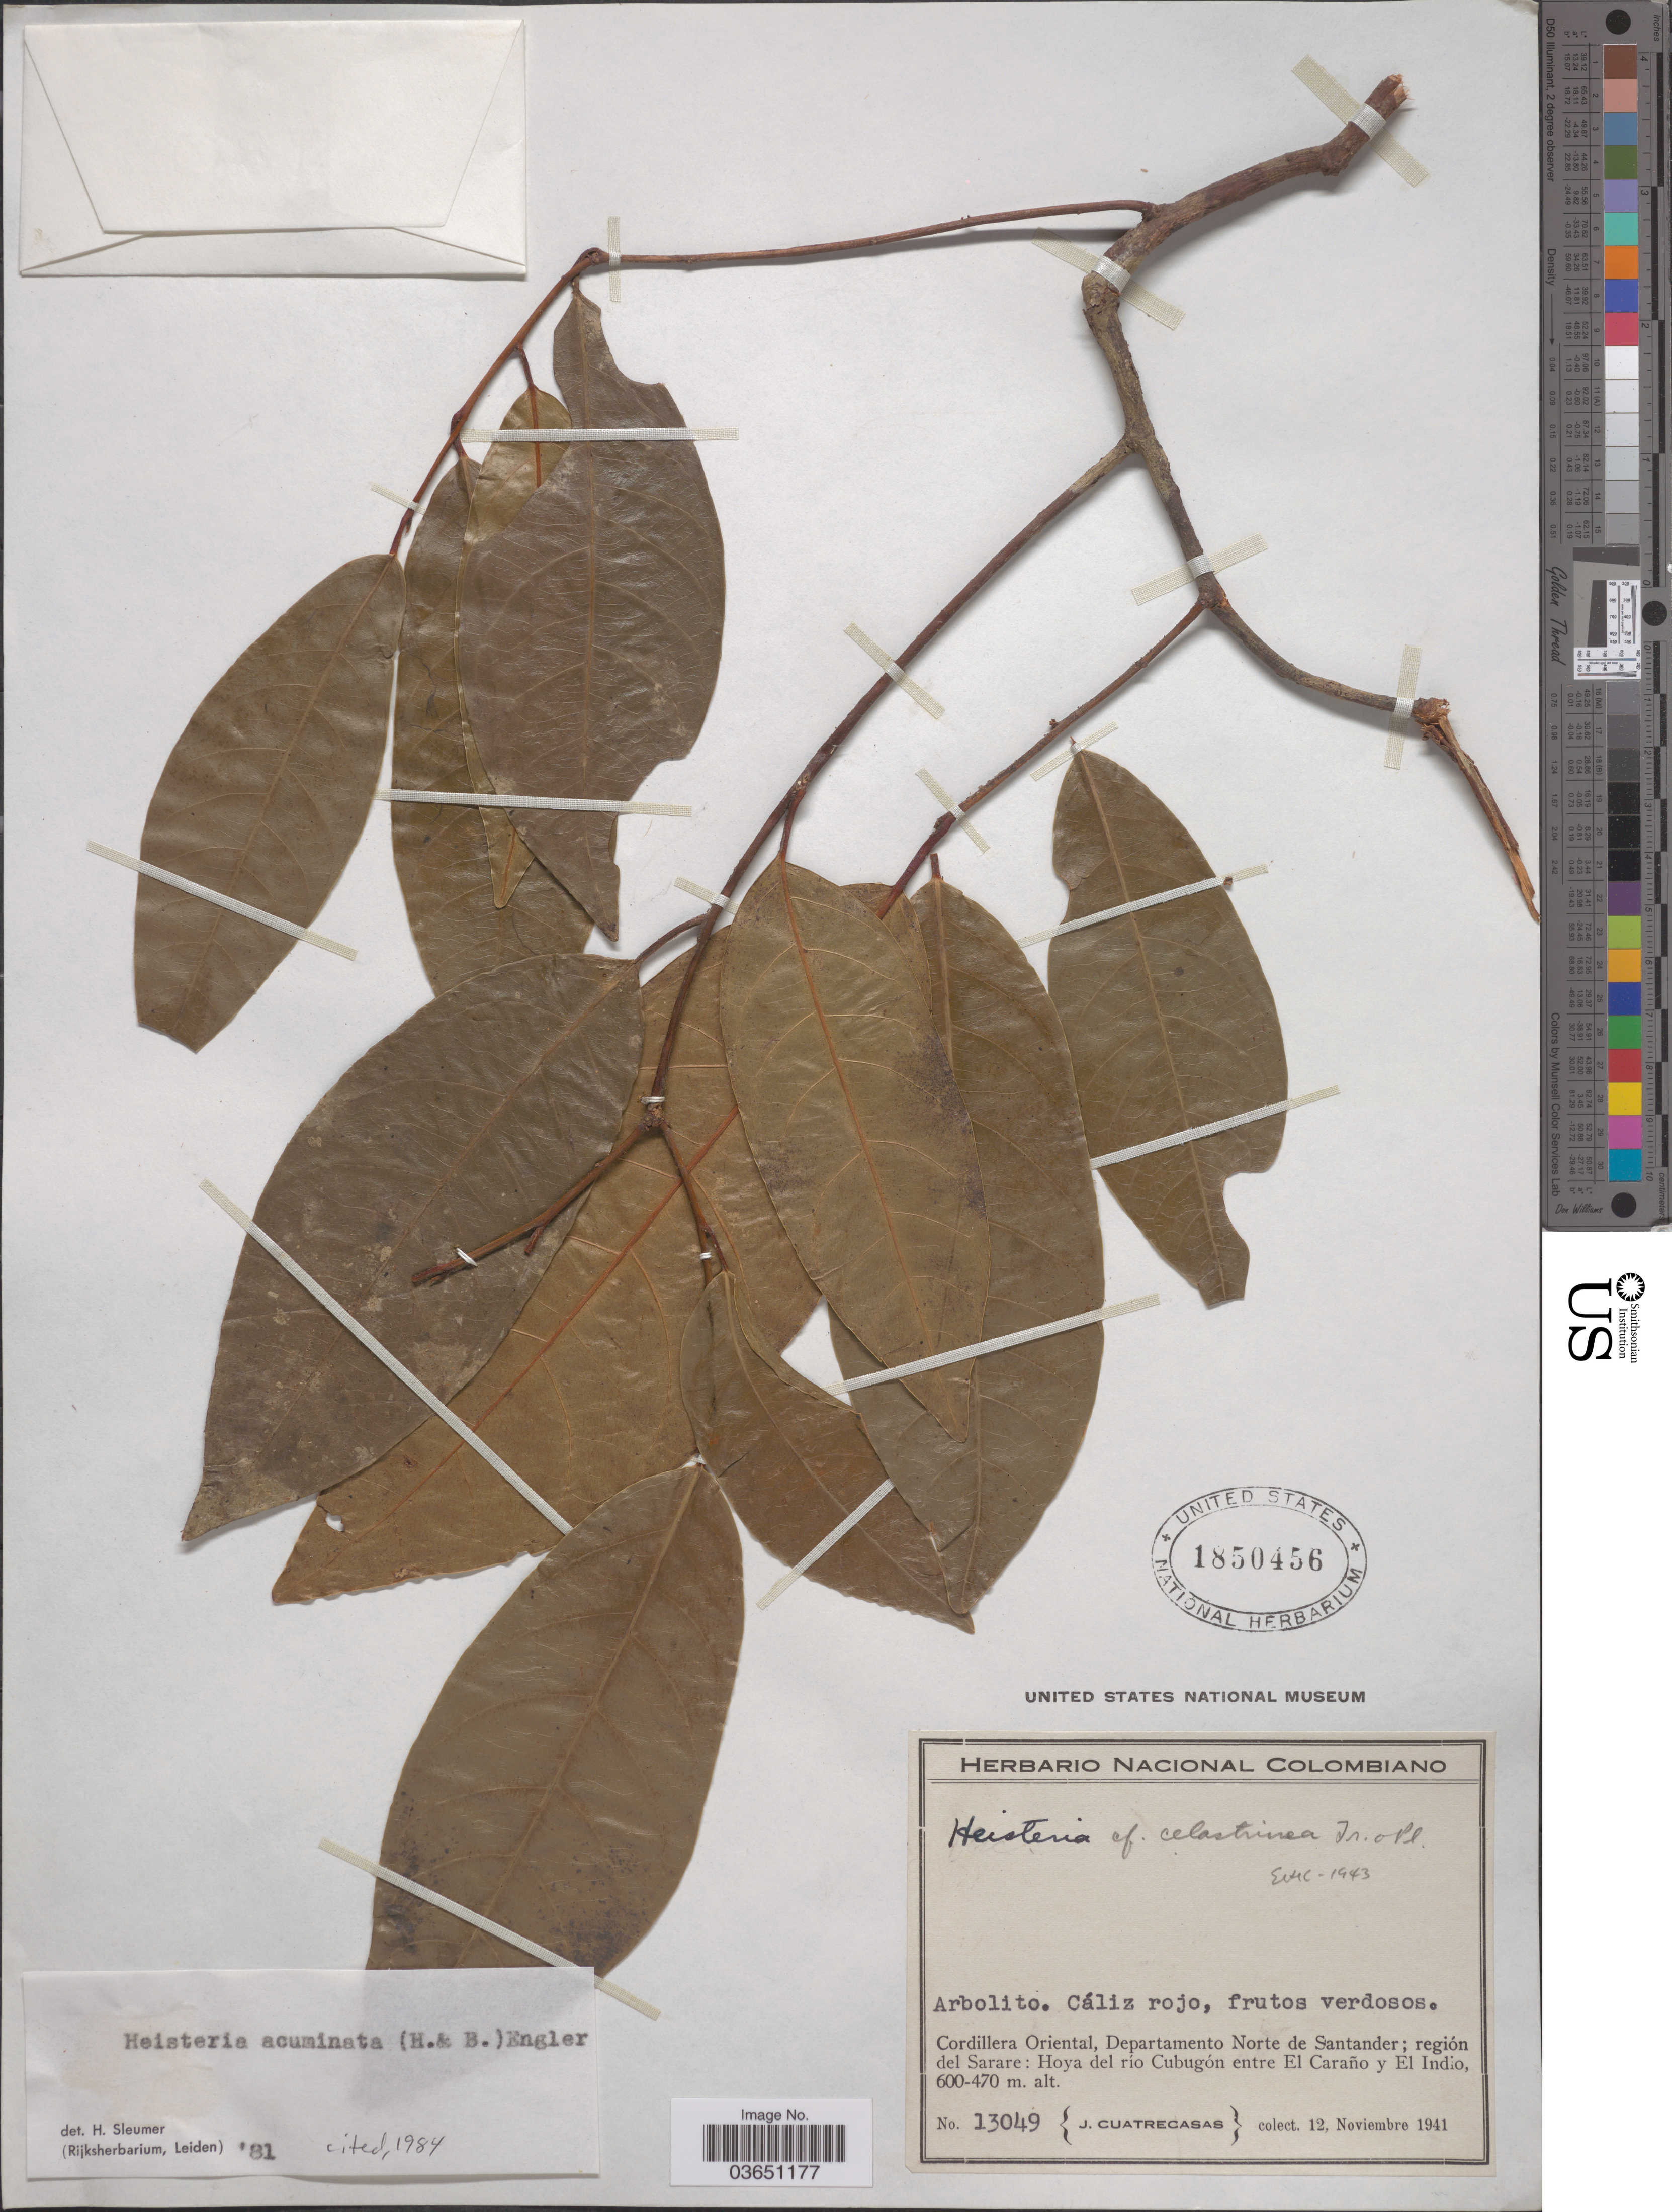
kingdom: Plantae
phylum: Tracheophyta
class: Magnoliopsida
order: Santalales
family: Erythropalaceae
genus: Heisteria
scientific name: Heisteria acuminata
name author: (Humb. & Bonpl.) Engl.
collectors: J. Cuatrecasas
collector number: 13049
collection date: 1941-11-12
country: Colombia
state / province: Norte de Santander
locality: Cordillera Oriental, Departamento Norte de Santander; región del Sarare: Hoya del río Cubugón entre El Caraño y El Indio.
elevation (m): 470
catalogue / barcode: US 1850456